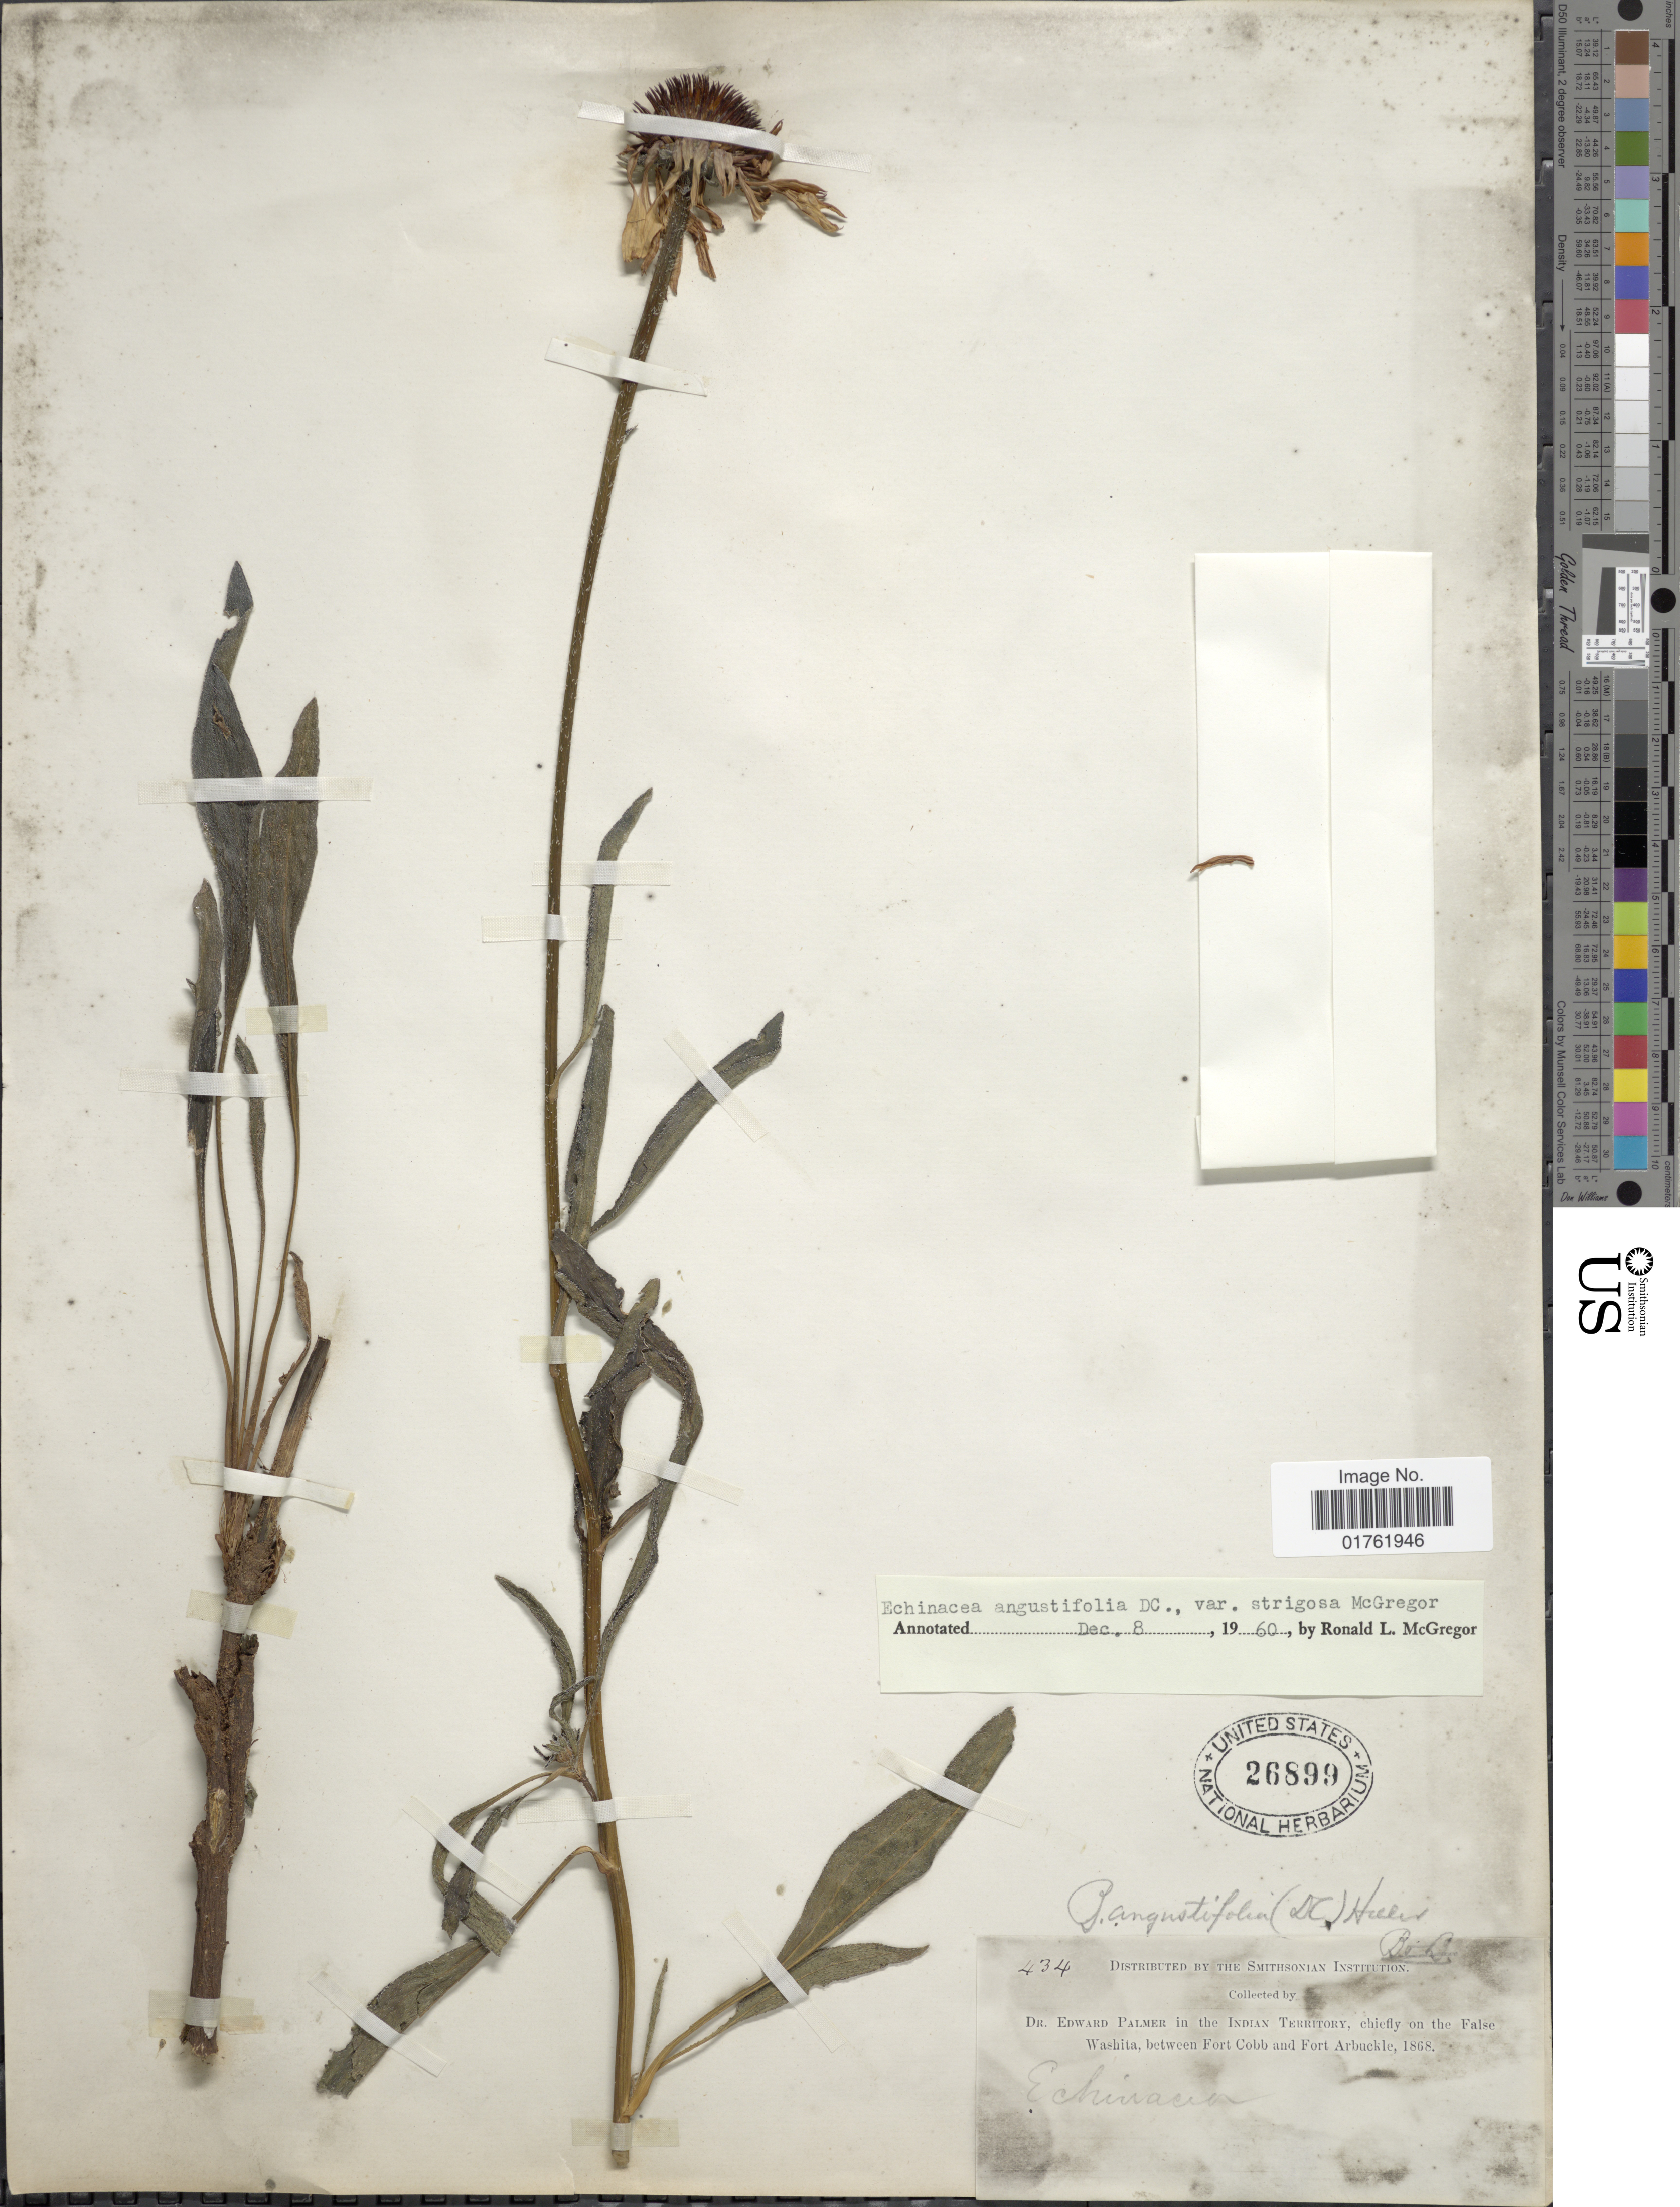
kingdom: Plantae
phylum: Tracheophyta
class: Magnoliopsida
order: Asterales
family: Asteraceae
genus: Echinacea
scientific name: Echinacea angustifolia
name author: DC.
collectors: E. Palmer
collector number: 434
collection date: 1868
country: United States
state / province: Oklahoma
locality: In the Indian Territory, chiefly on the False Washita, between Fort Cobb and Fort Arbuckle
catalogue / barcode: US 26899